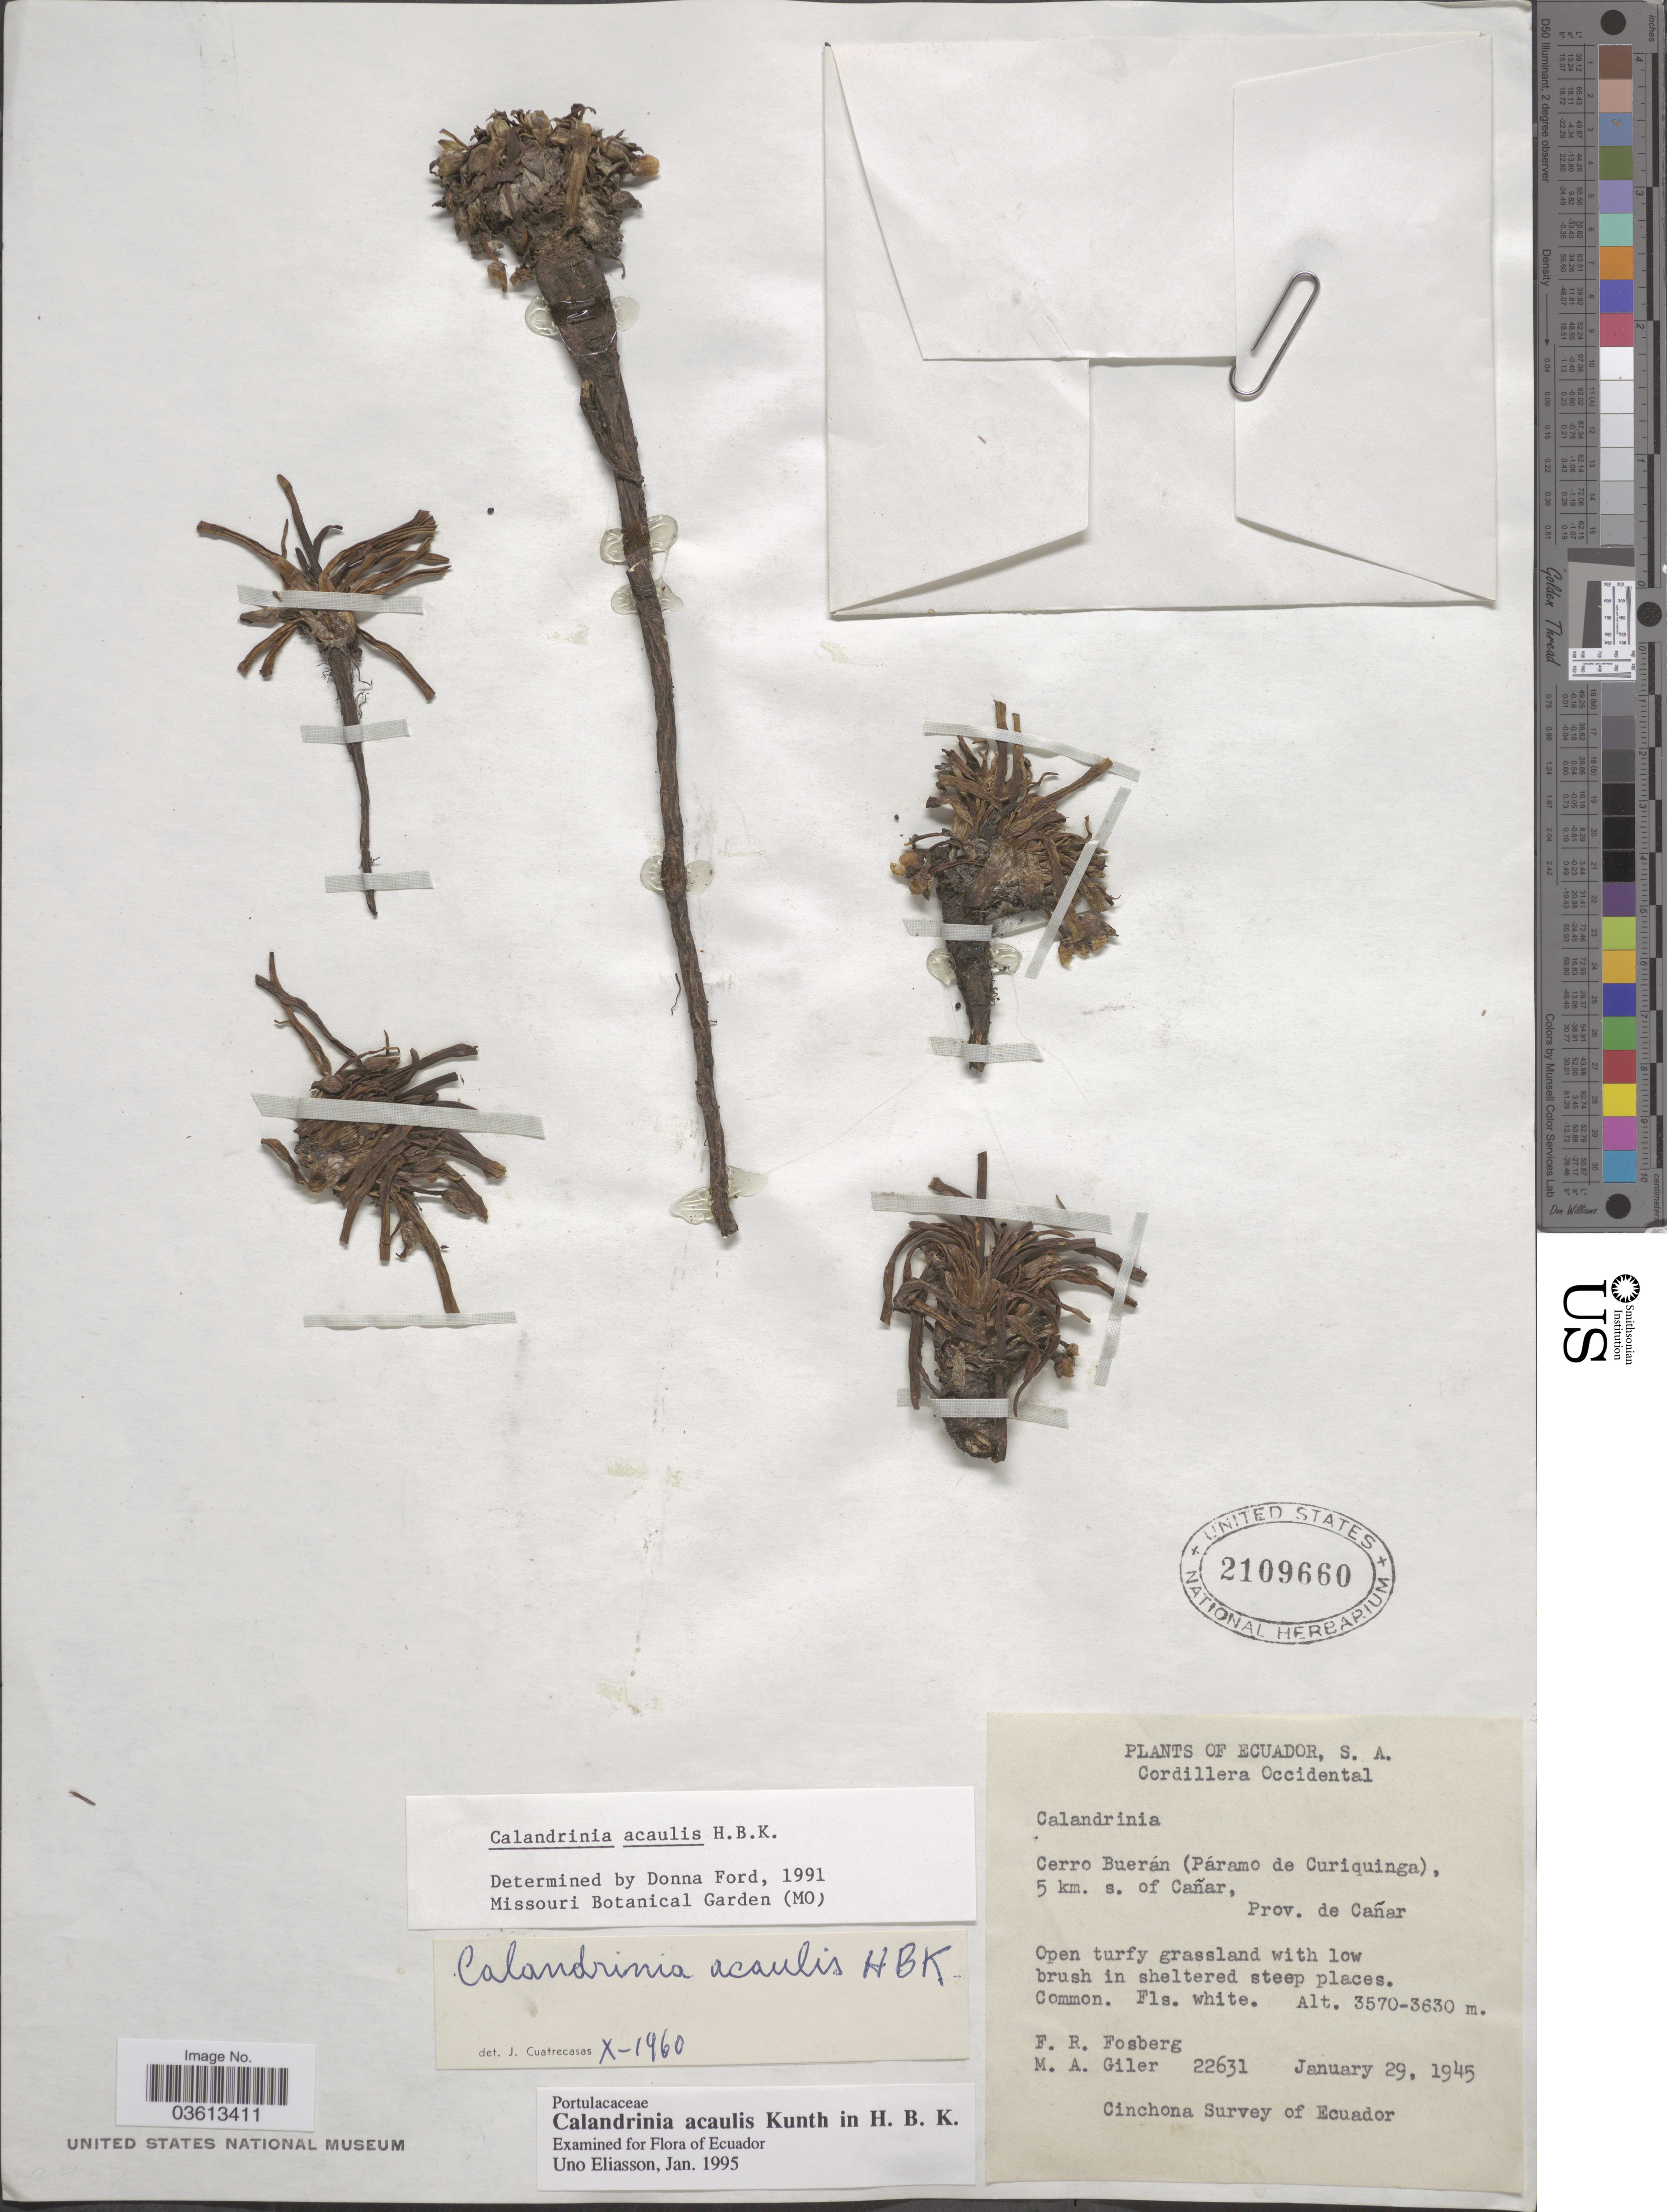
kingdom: Plantae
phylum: Tracheophyta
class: Magnoliopsida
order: Caryophyllales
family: Montiaceae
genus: Calandrinia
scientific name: Calandrinia acaulis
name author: Kunth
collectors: F. R. Fosberg & M. Giler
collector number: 22631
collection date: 1945-01-29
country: Ecuador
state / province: Cañar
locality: Cordillera Occidental. Cerro Buerán (Páramo de Curiquinga), 5 km. s. of Cañar, Prov. de Cañar.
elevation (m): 3570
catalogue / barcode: US 2109660